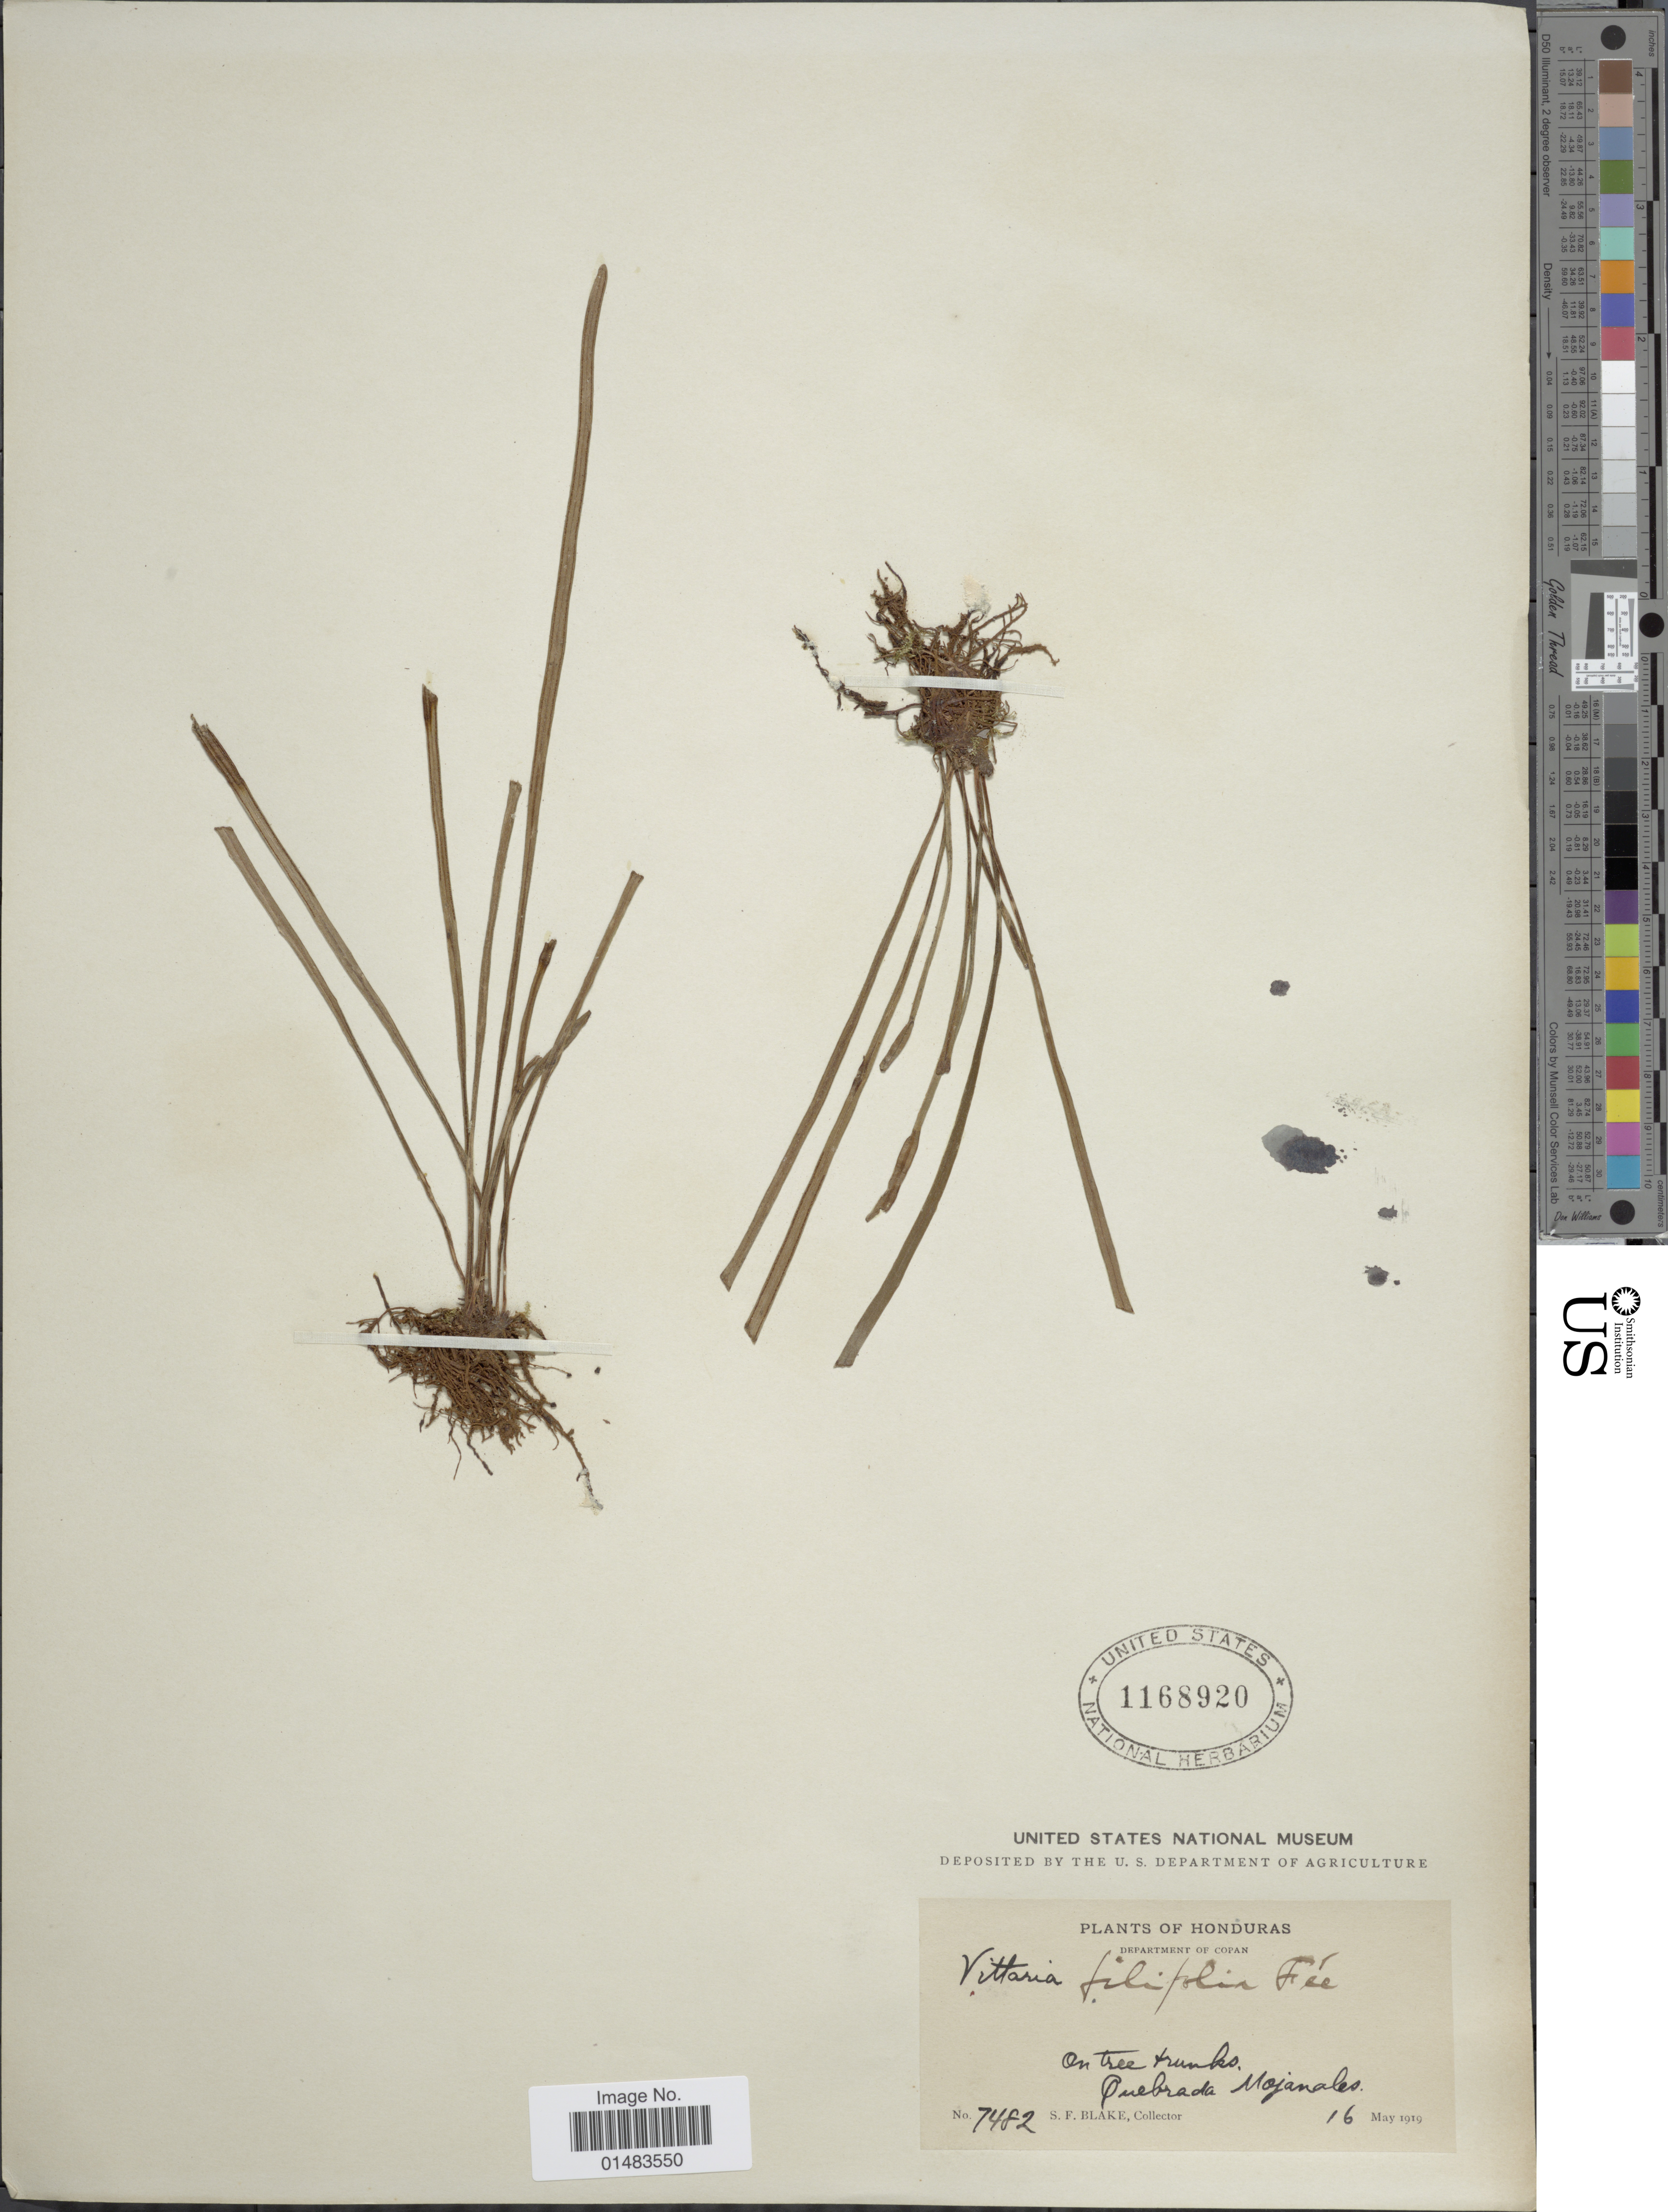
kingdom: Plantae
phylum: Tracheophyta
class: Polypodiopsida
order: Polypodiales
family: Pteridaceae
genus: Vittaria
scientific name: Vittaria graminifolia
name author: Kaulf.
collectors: S. Blake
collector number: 7482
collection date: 1919-05-16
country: Honduras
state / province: Copán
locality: Honduras, Quebrada Majanales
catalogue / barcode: US 1168920